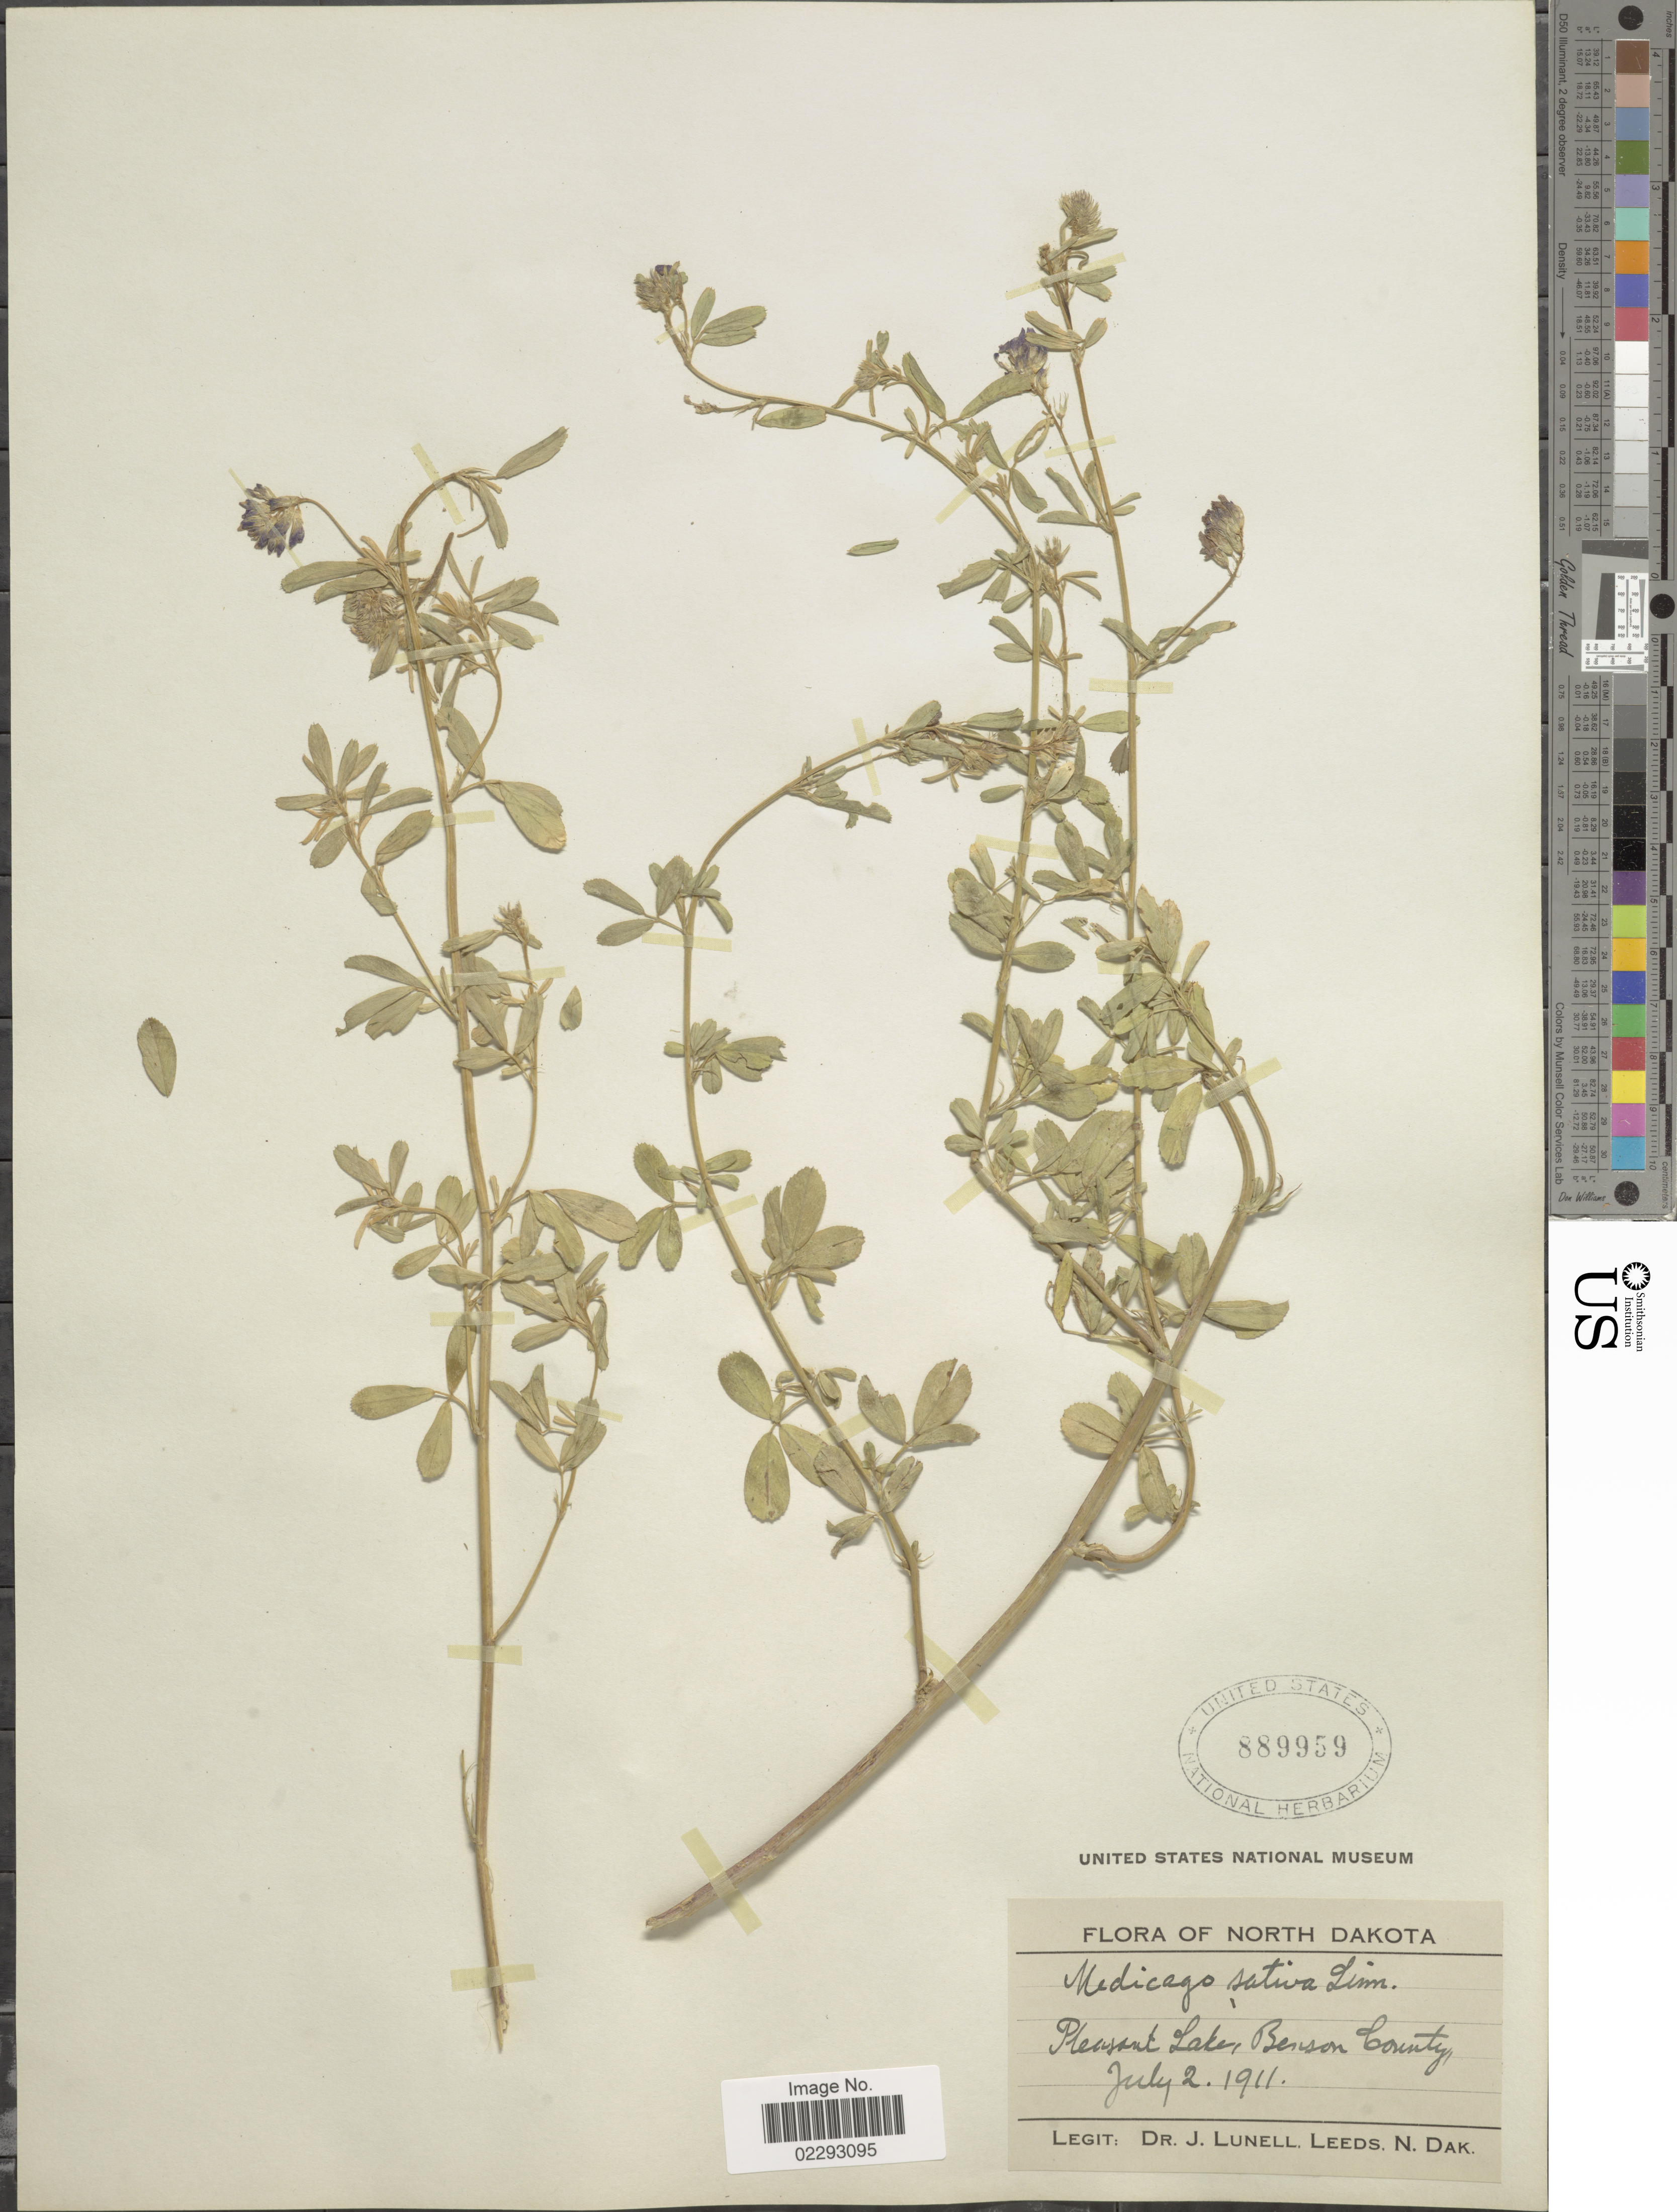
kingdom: Plantae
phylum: Tracheophyta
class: Magnoliopsida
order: Fabales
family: Fabaceae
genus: Medicago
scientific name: Medicago sativa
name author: L.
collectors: J. Lunell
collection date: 1911-07-02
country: United States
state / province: North Dakota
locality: North Dakota, Pleasant Lake, Benson County.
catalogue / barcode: US 889959